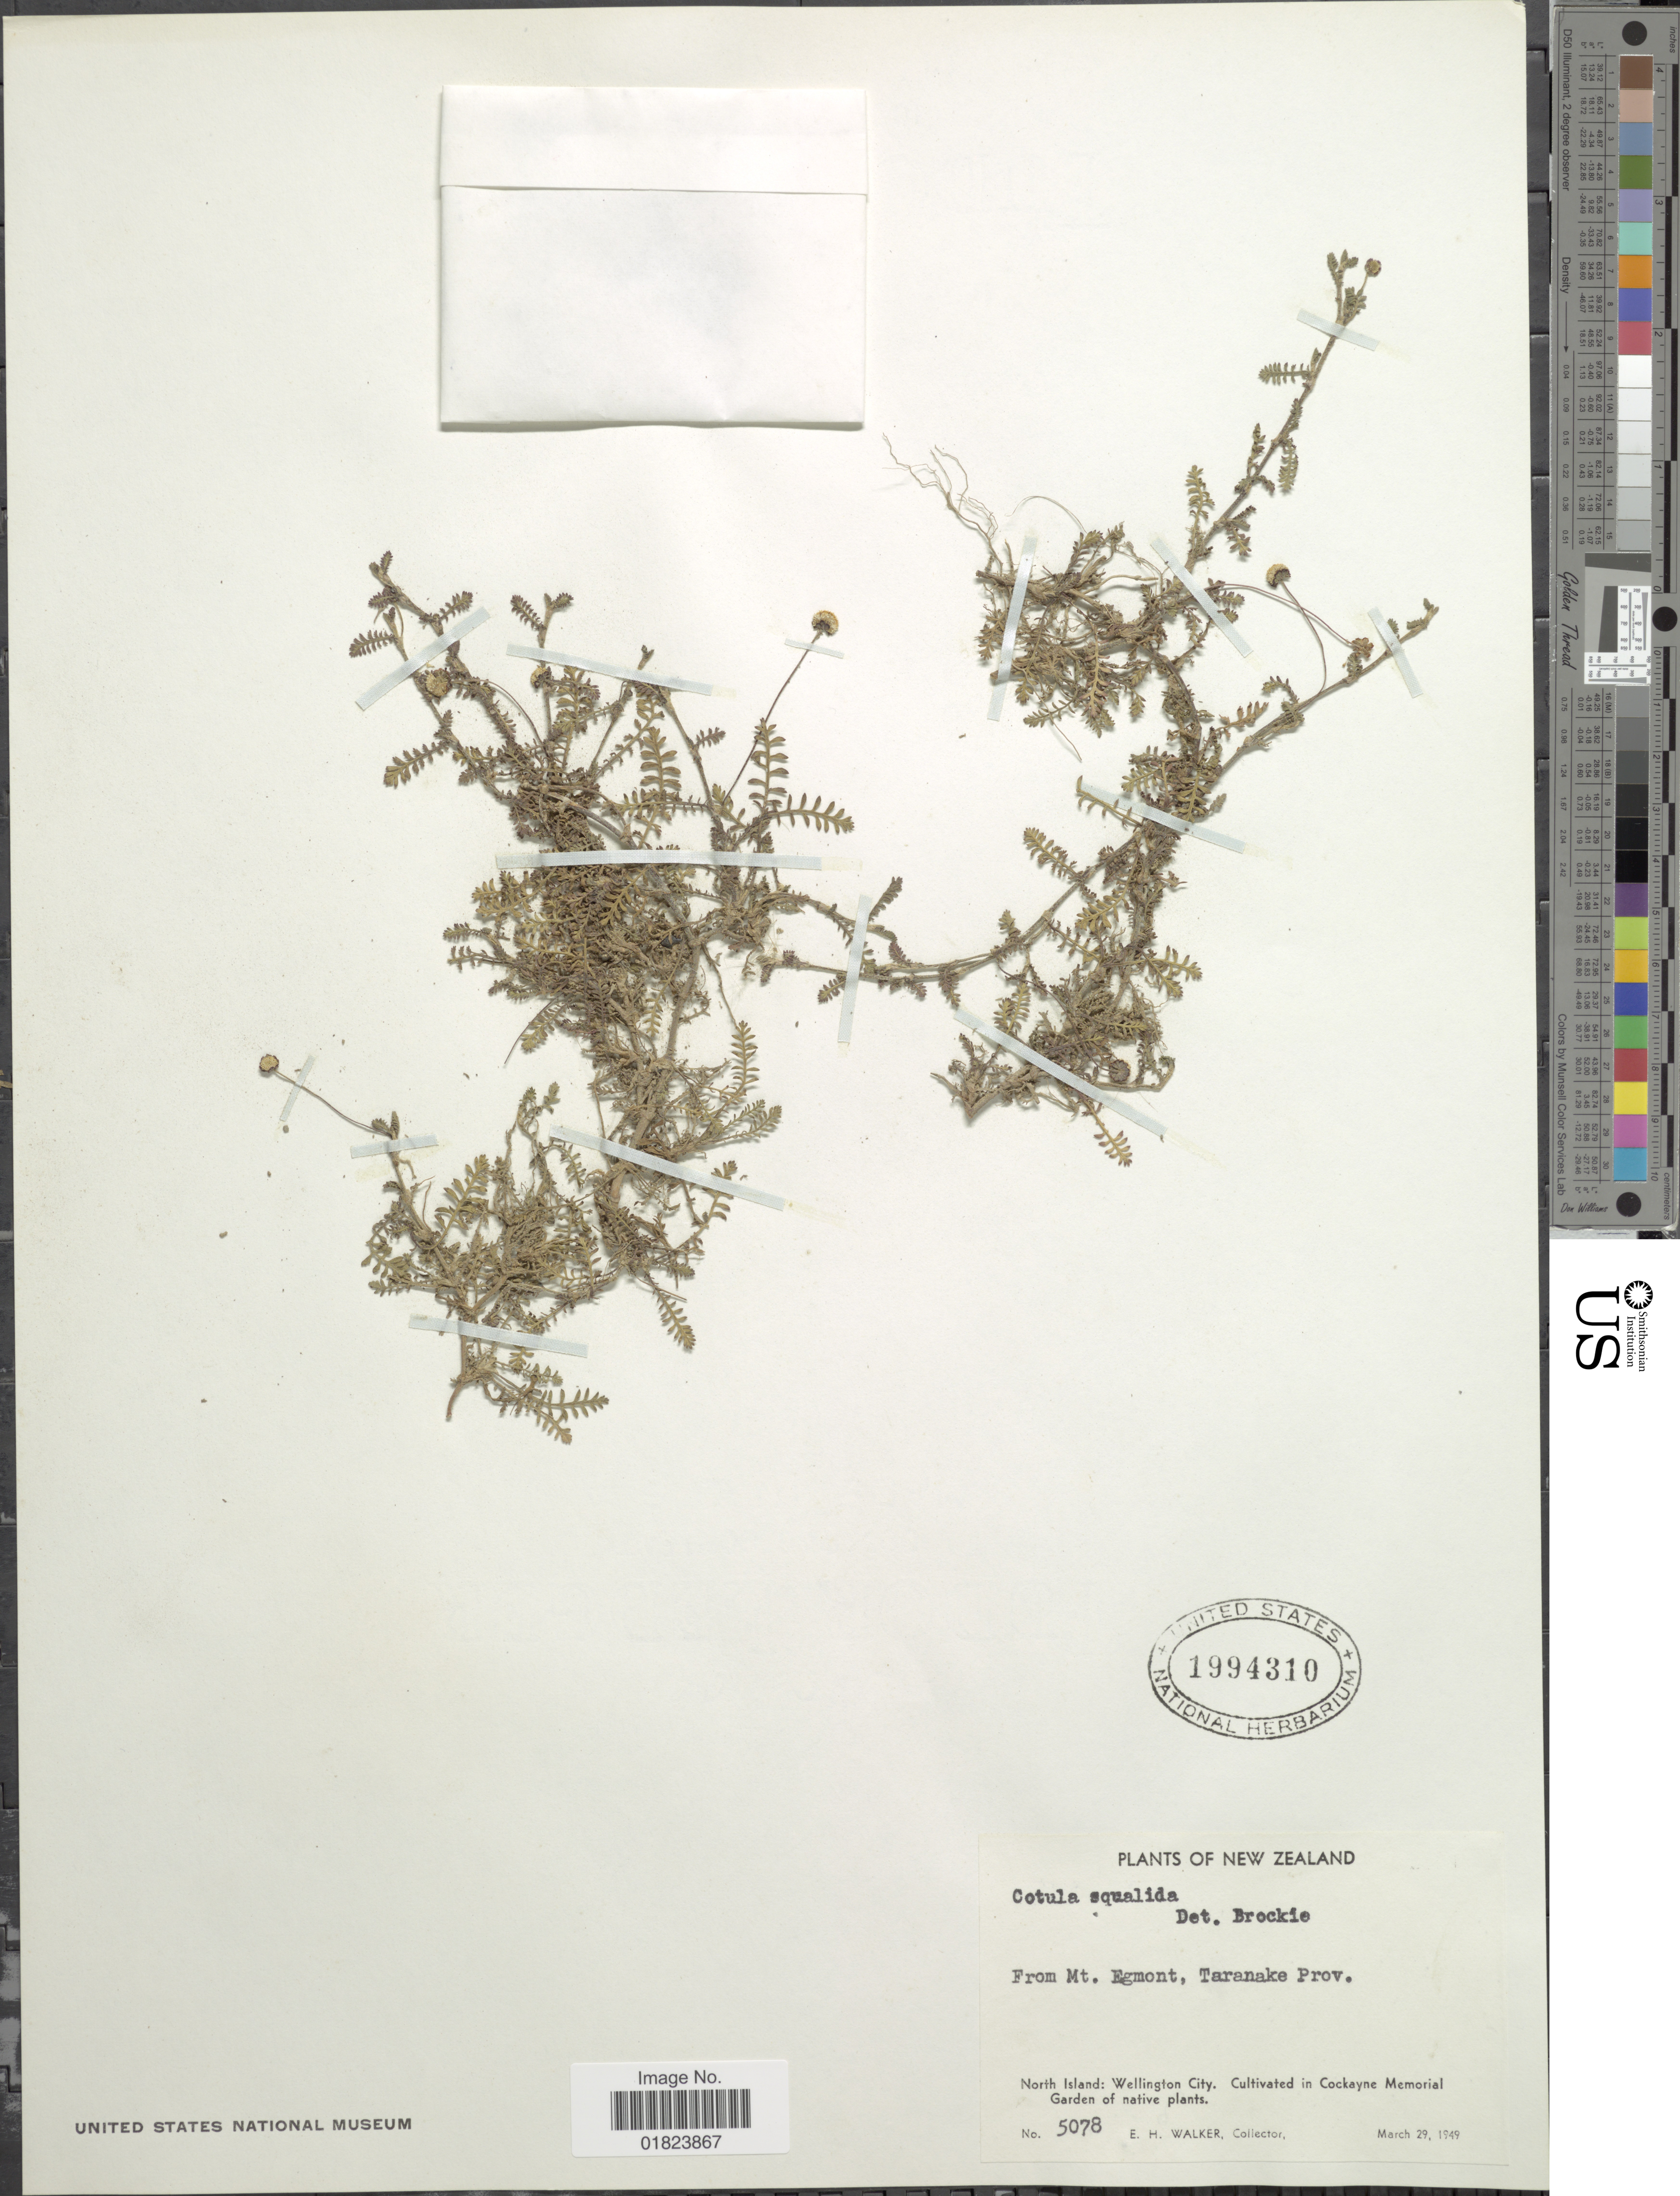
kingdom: Plantae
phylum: Tracheophyta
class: Magnoliopsida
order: Asterales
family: Asteraceae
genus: Cotula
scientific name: Cotula squalida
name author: Hook. f.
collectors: E. H. Walker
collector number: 5078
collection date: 1949-03-29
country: New Zealand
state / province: Wellington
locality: North Island, cultivated in Cockayne Memorial Garden of native plants.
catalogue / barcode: US 1994310